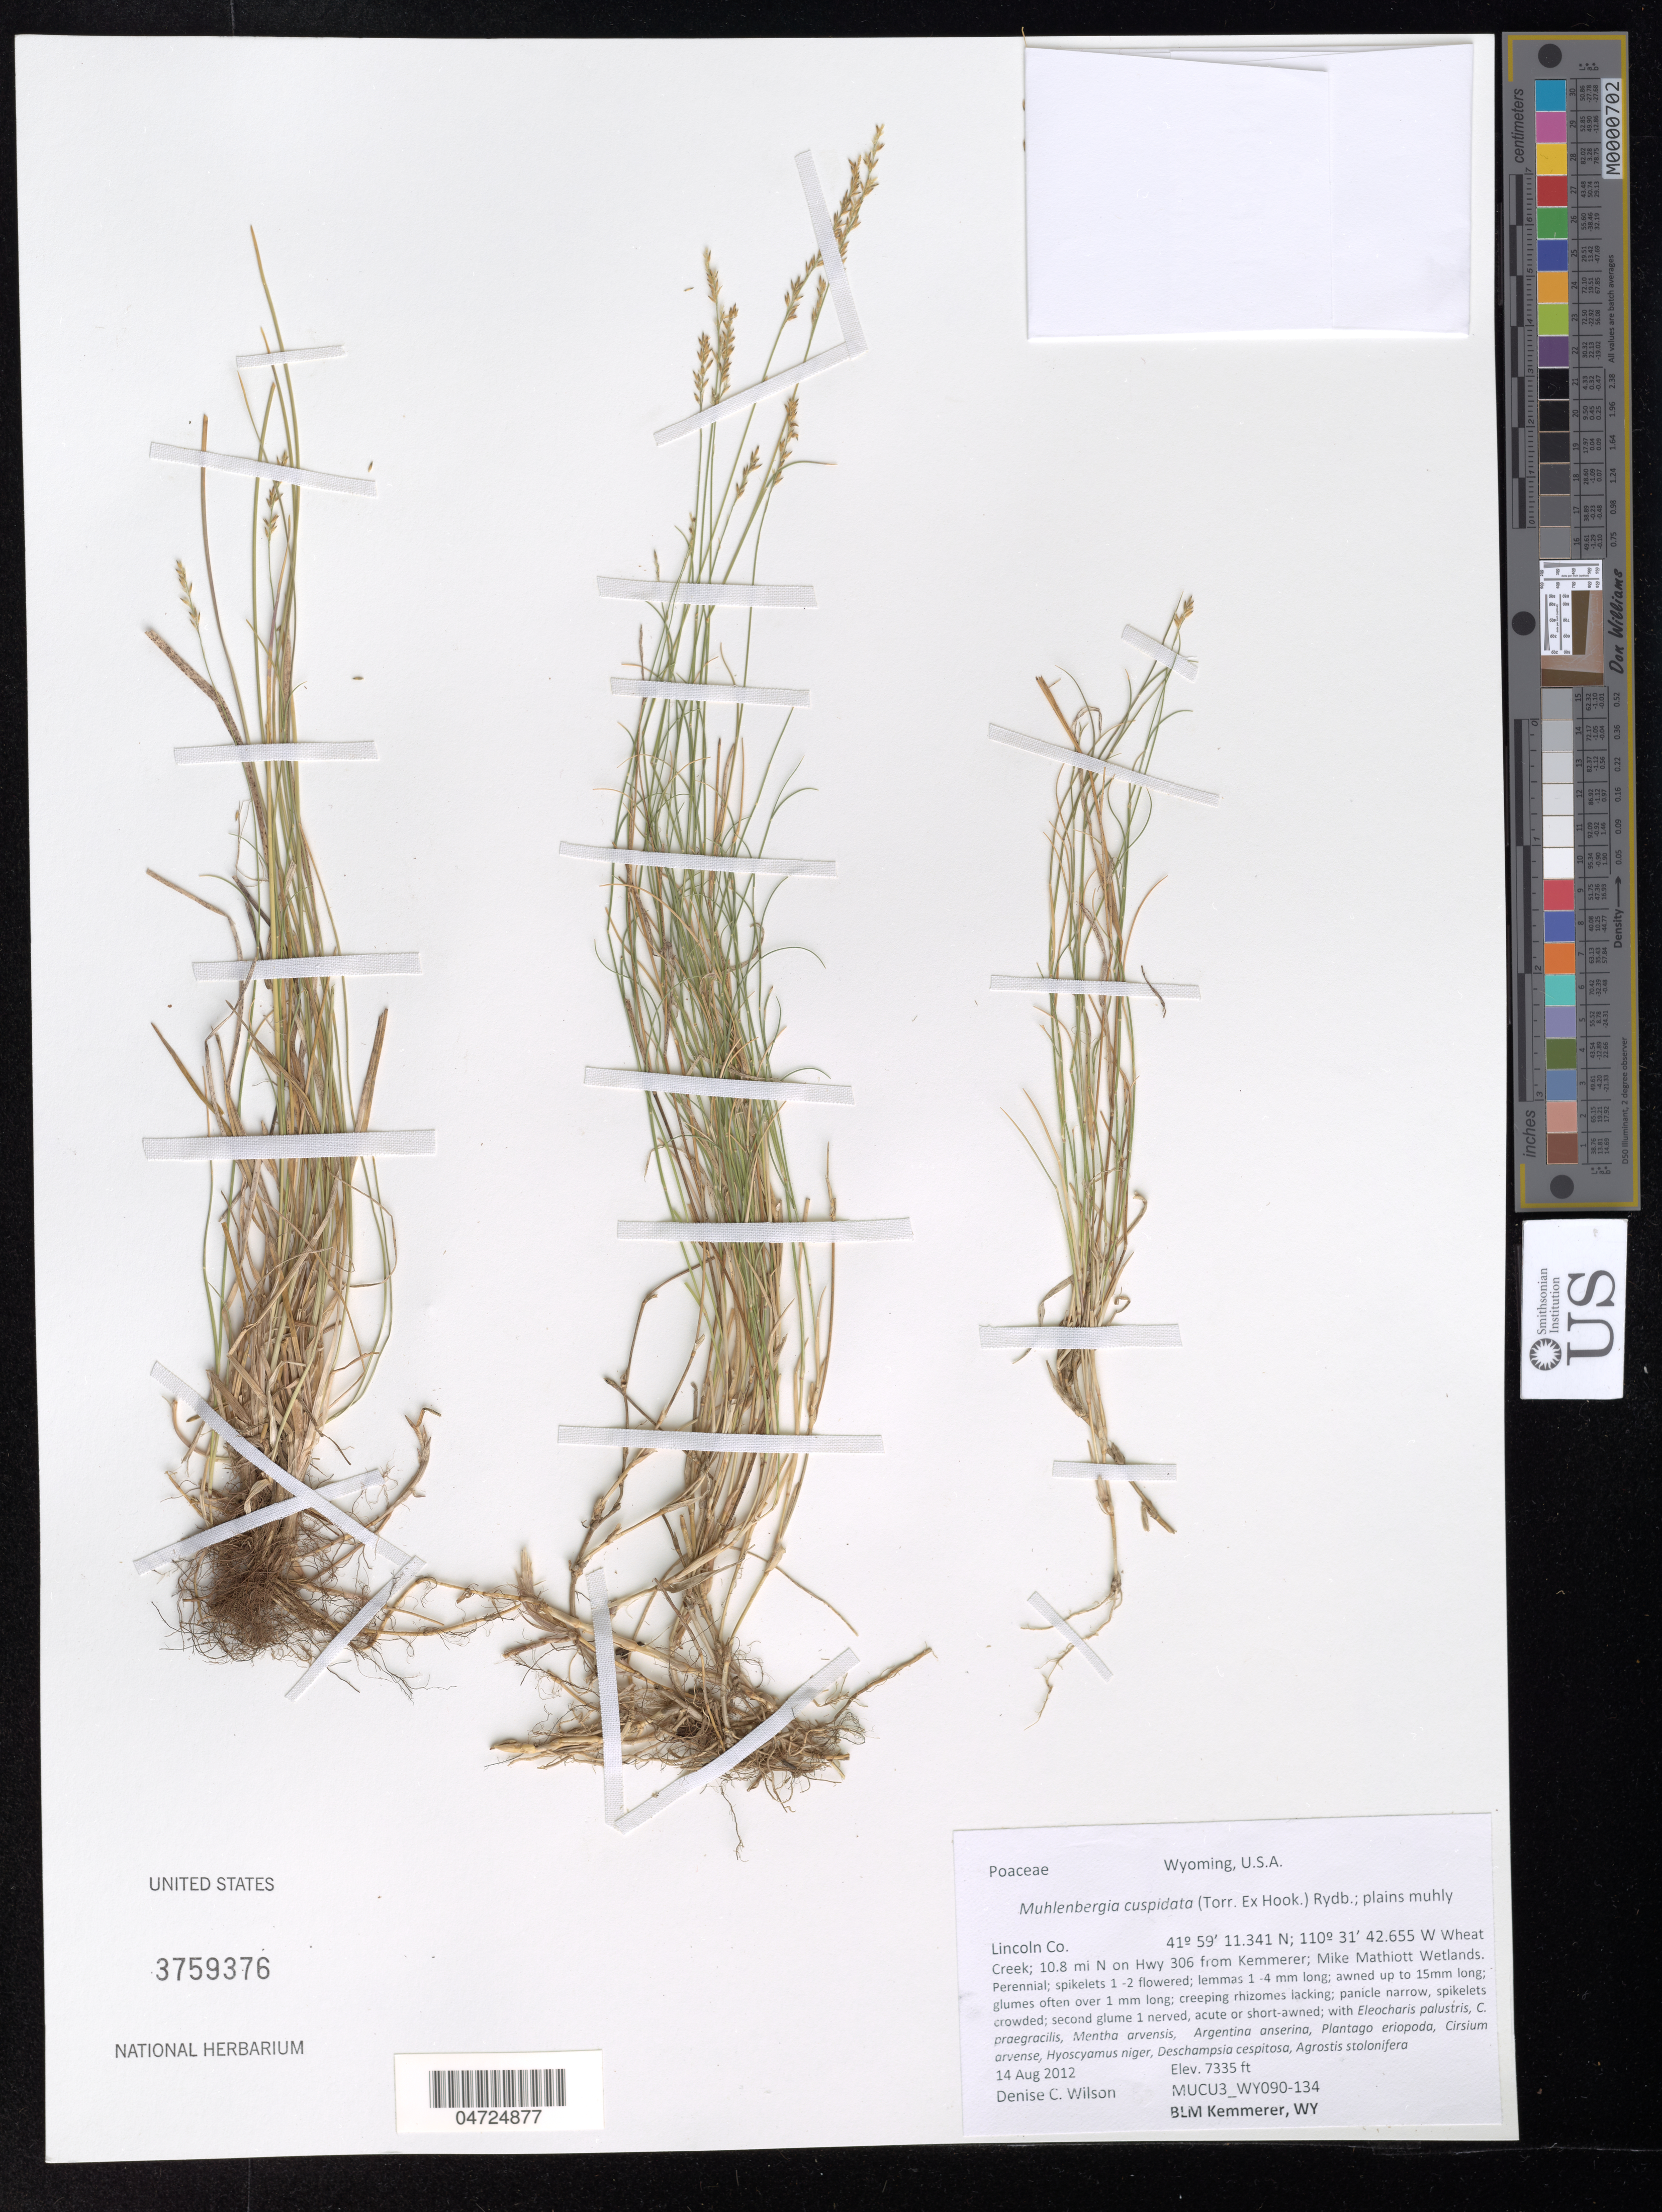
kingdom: Plantae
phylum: Tracheophyta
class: Liliopsida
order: Poales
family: Poaceae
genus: Muhlenbergia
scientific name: Muhlenbergia cuspidata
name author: (Torr. ex Hook.) Rydb.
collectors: D. Wilson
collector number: MUCU3_WY090-134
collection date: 2012-08-14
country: United States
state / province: Wyoming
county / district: Lincoln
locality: Lincoln Co. Wheat Creek; 10.8 mi N on Hwy 306 from Kemmerer; Mike Mathiott Wetlands.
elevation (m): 2236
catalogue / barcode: US 3759376